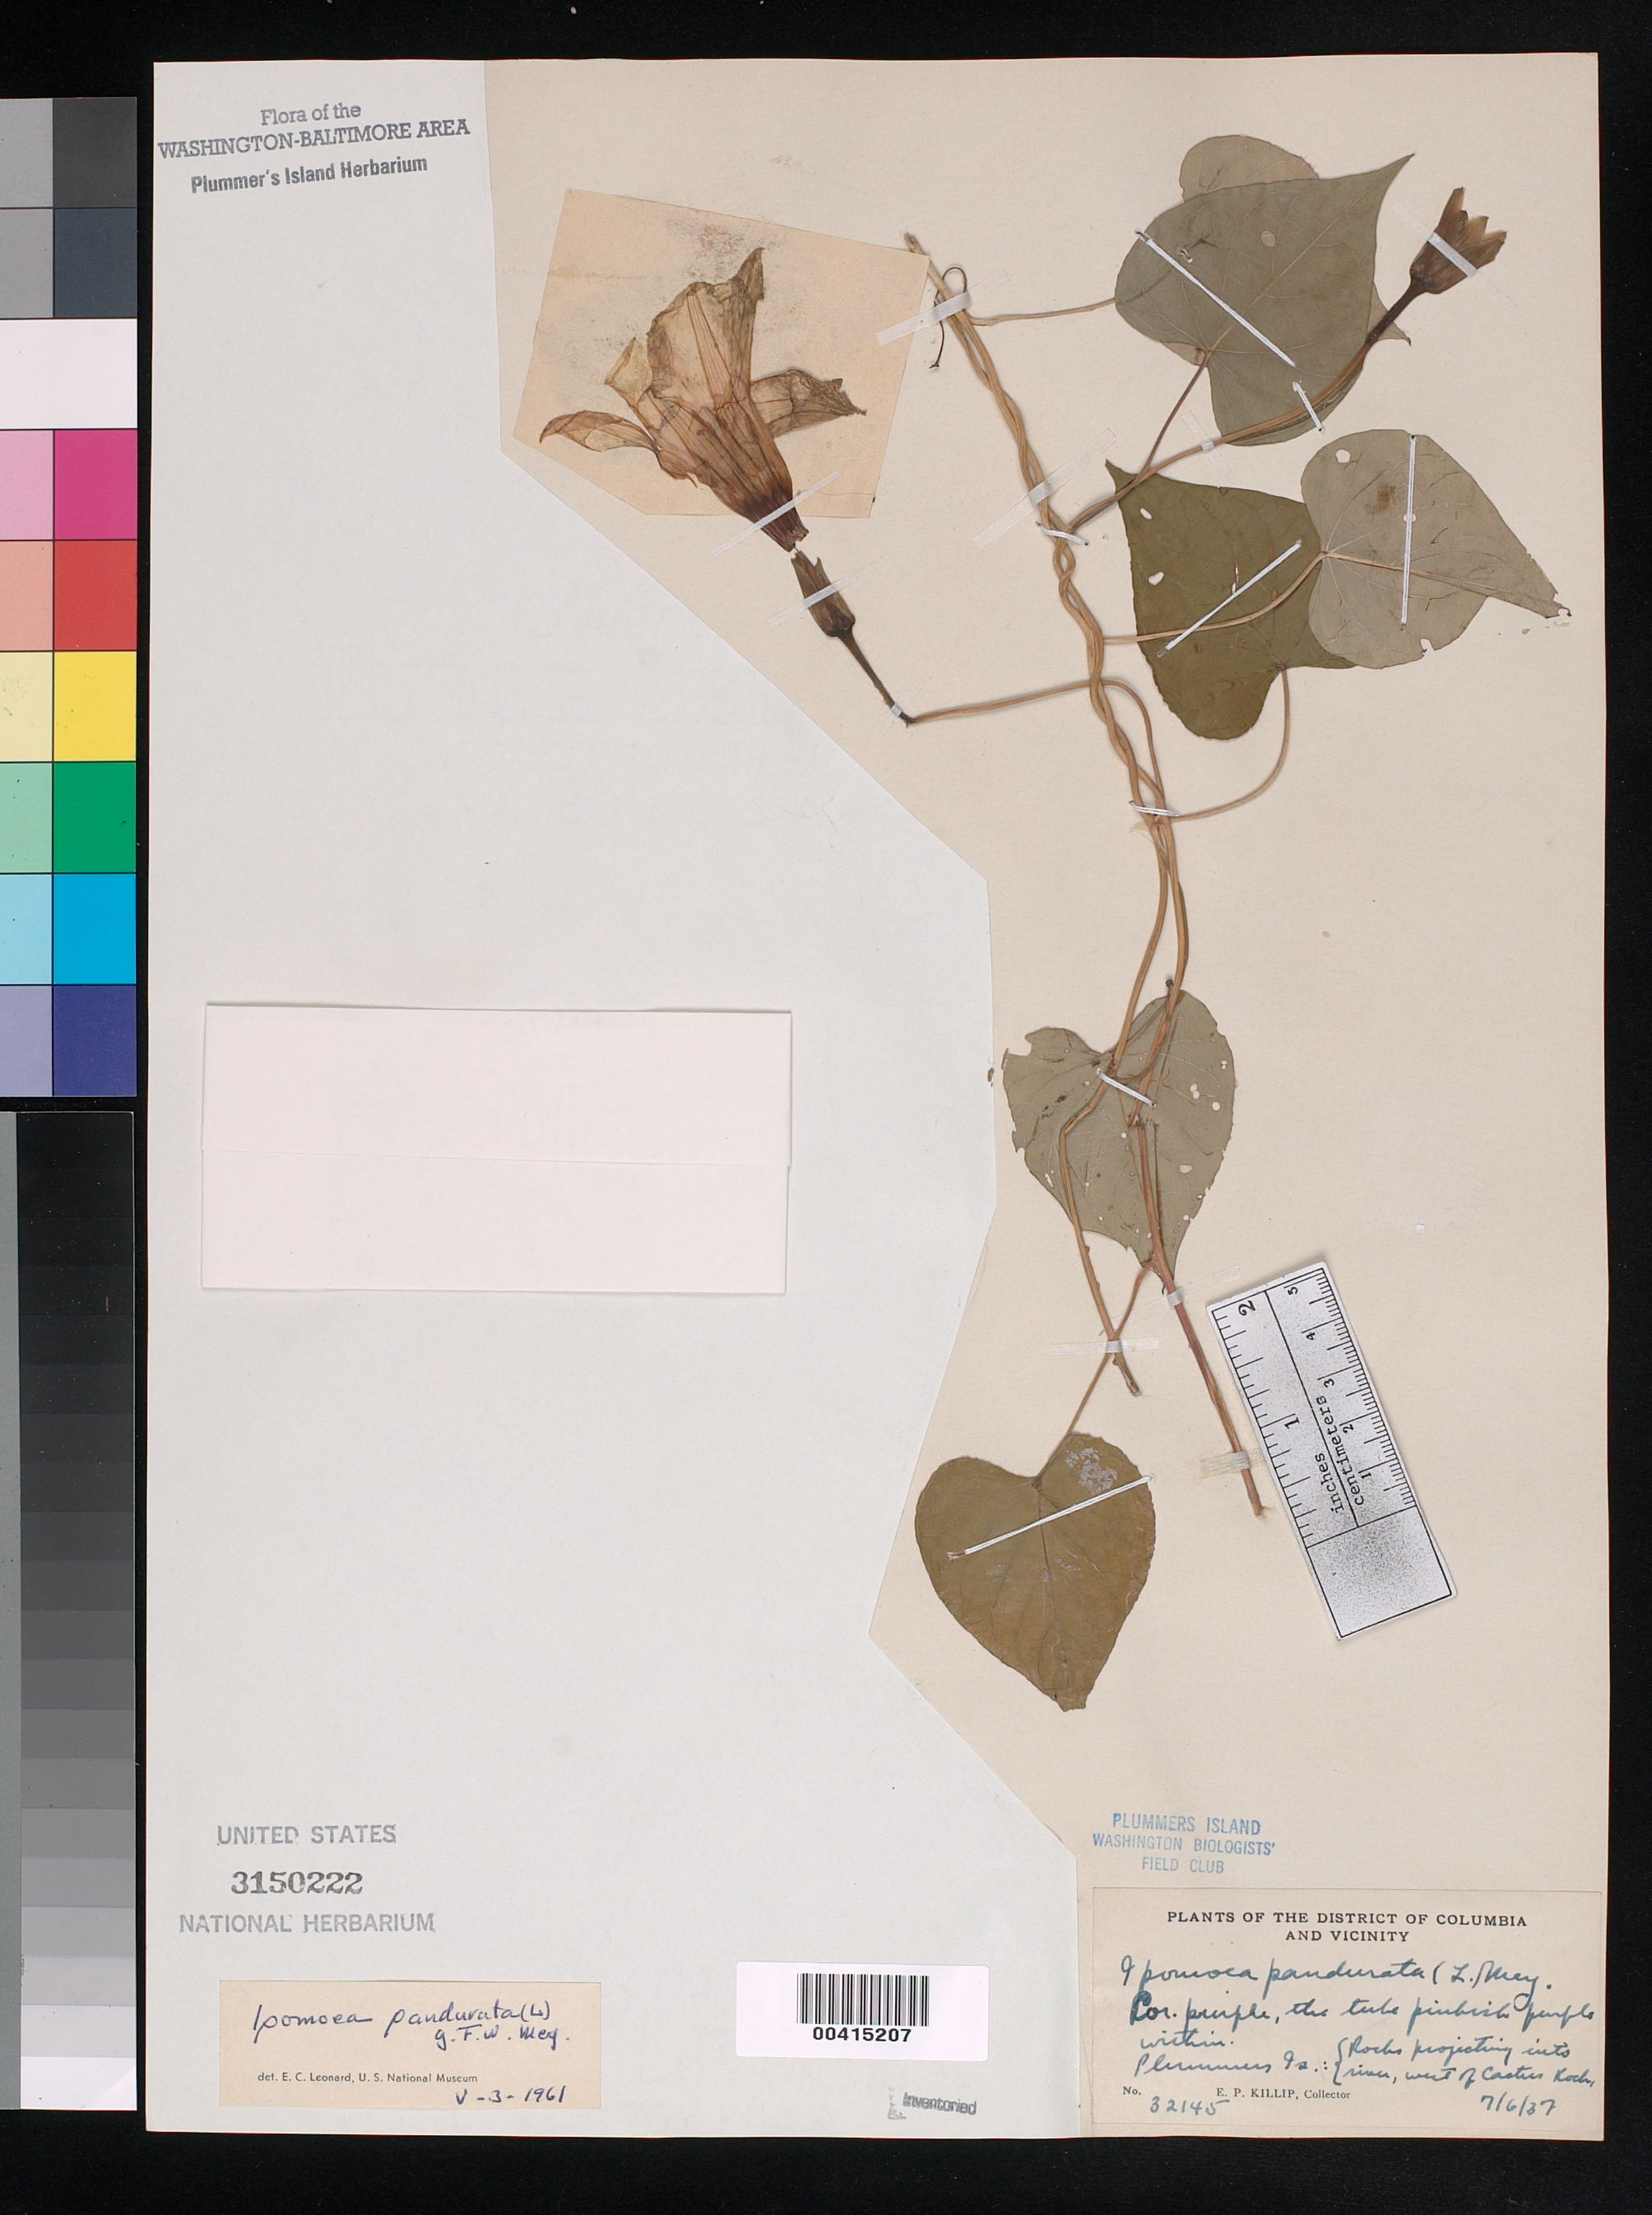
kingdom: Plantae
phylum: Tracheophyta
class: Magnoliopsida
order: Solanales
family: Convolvulaceae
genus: Ipomoea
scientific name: Ipomoea pandurata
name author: (L.) G. Mey.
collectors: E. P. Killip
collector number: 32145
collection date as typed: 06 Jul 1937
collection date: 1937-07-06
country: United States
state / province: Maryland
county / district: Montgomery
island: Plummers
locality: Plummer's Island; rocks projecting Into river, west of Cactus Rock C. & O. Canal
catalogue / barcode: US 3150222